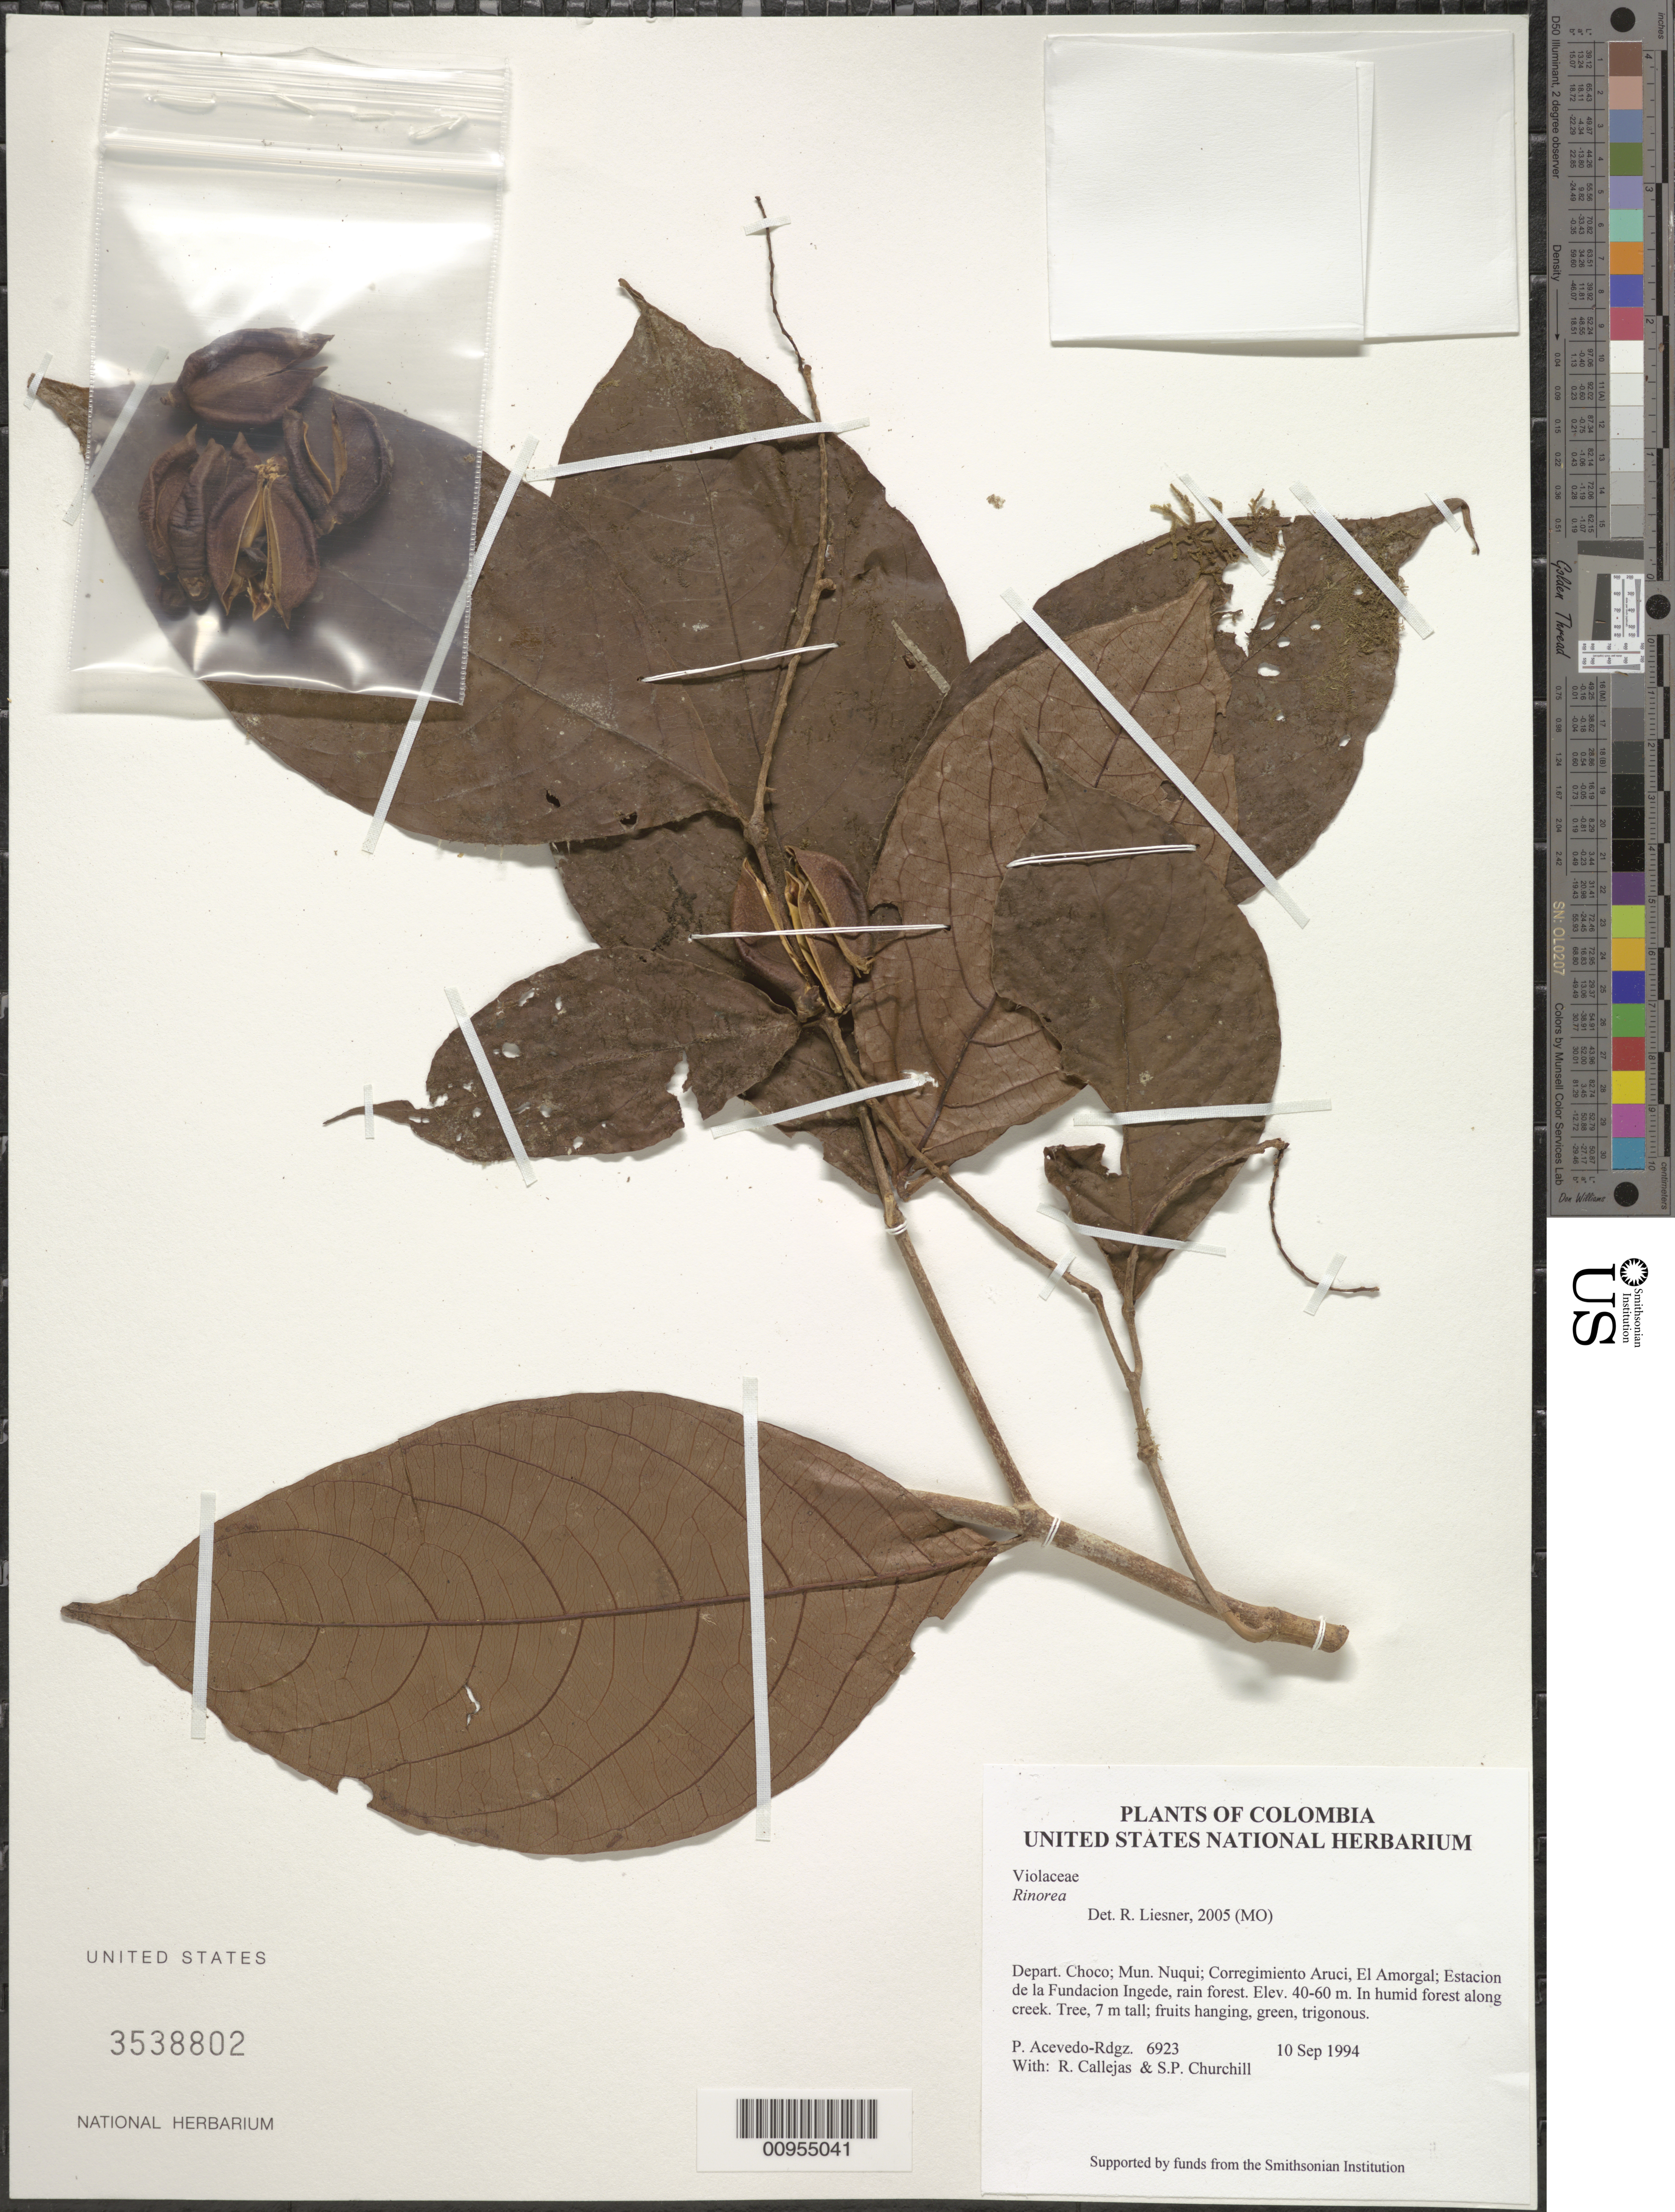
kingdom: Plantae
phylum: Tracheophyta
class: Magnoliopsida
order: Malpighiales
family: Violaceae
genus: Rinorea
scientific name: Rinorea dasyadena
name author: A. Robyns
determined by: Hoyos-Gomez, S. E.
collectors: P. Acevedo-Rodr., R. Callejas & S. Churchill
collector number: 6923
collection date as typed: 10 Sep 1994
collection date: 1994-09-10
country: Colombia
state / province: Chocó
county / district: Nuqui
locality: Depart. Choco; Mun. Nuqui; Corregimiento Aruci, El Amorgal; Estacion de la Fundacion Ingede, rain forest.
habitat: In humid forest along creek.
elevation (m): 40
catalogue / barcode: US 3538802